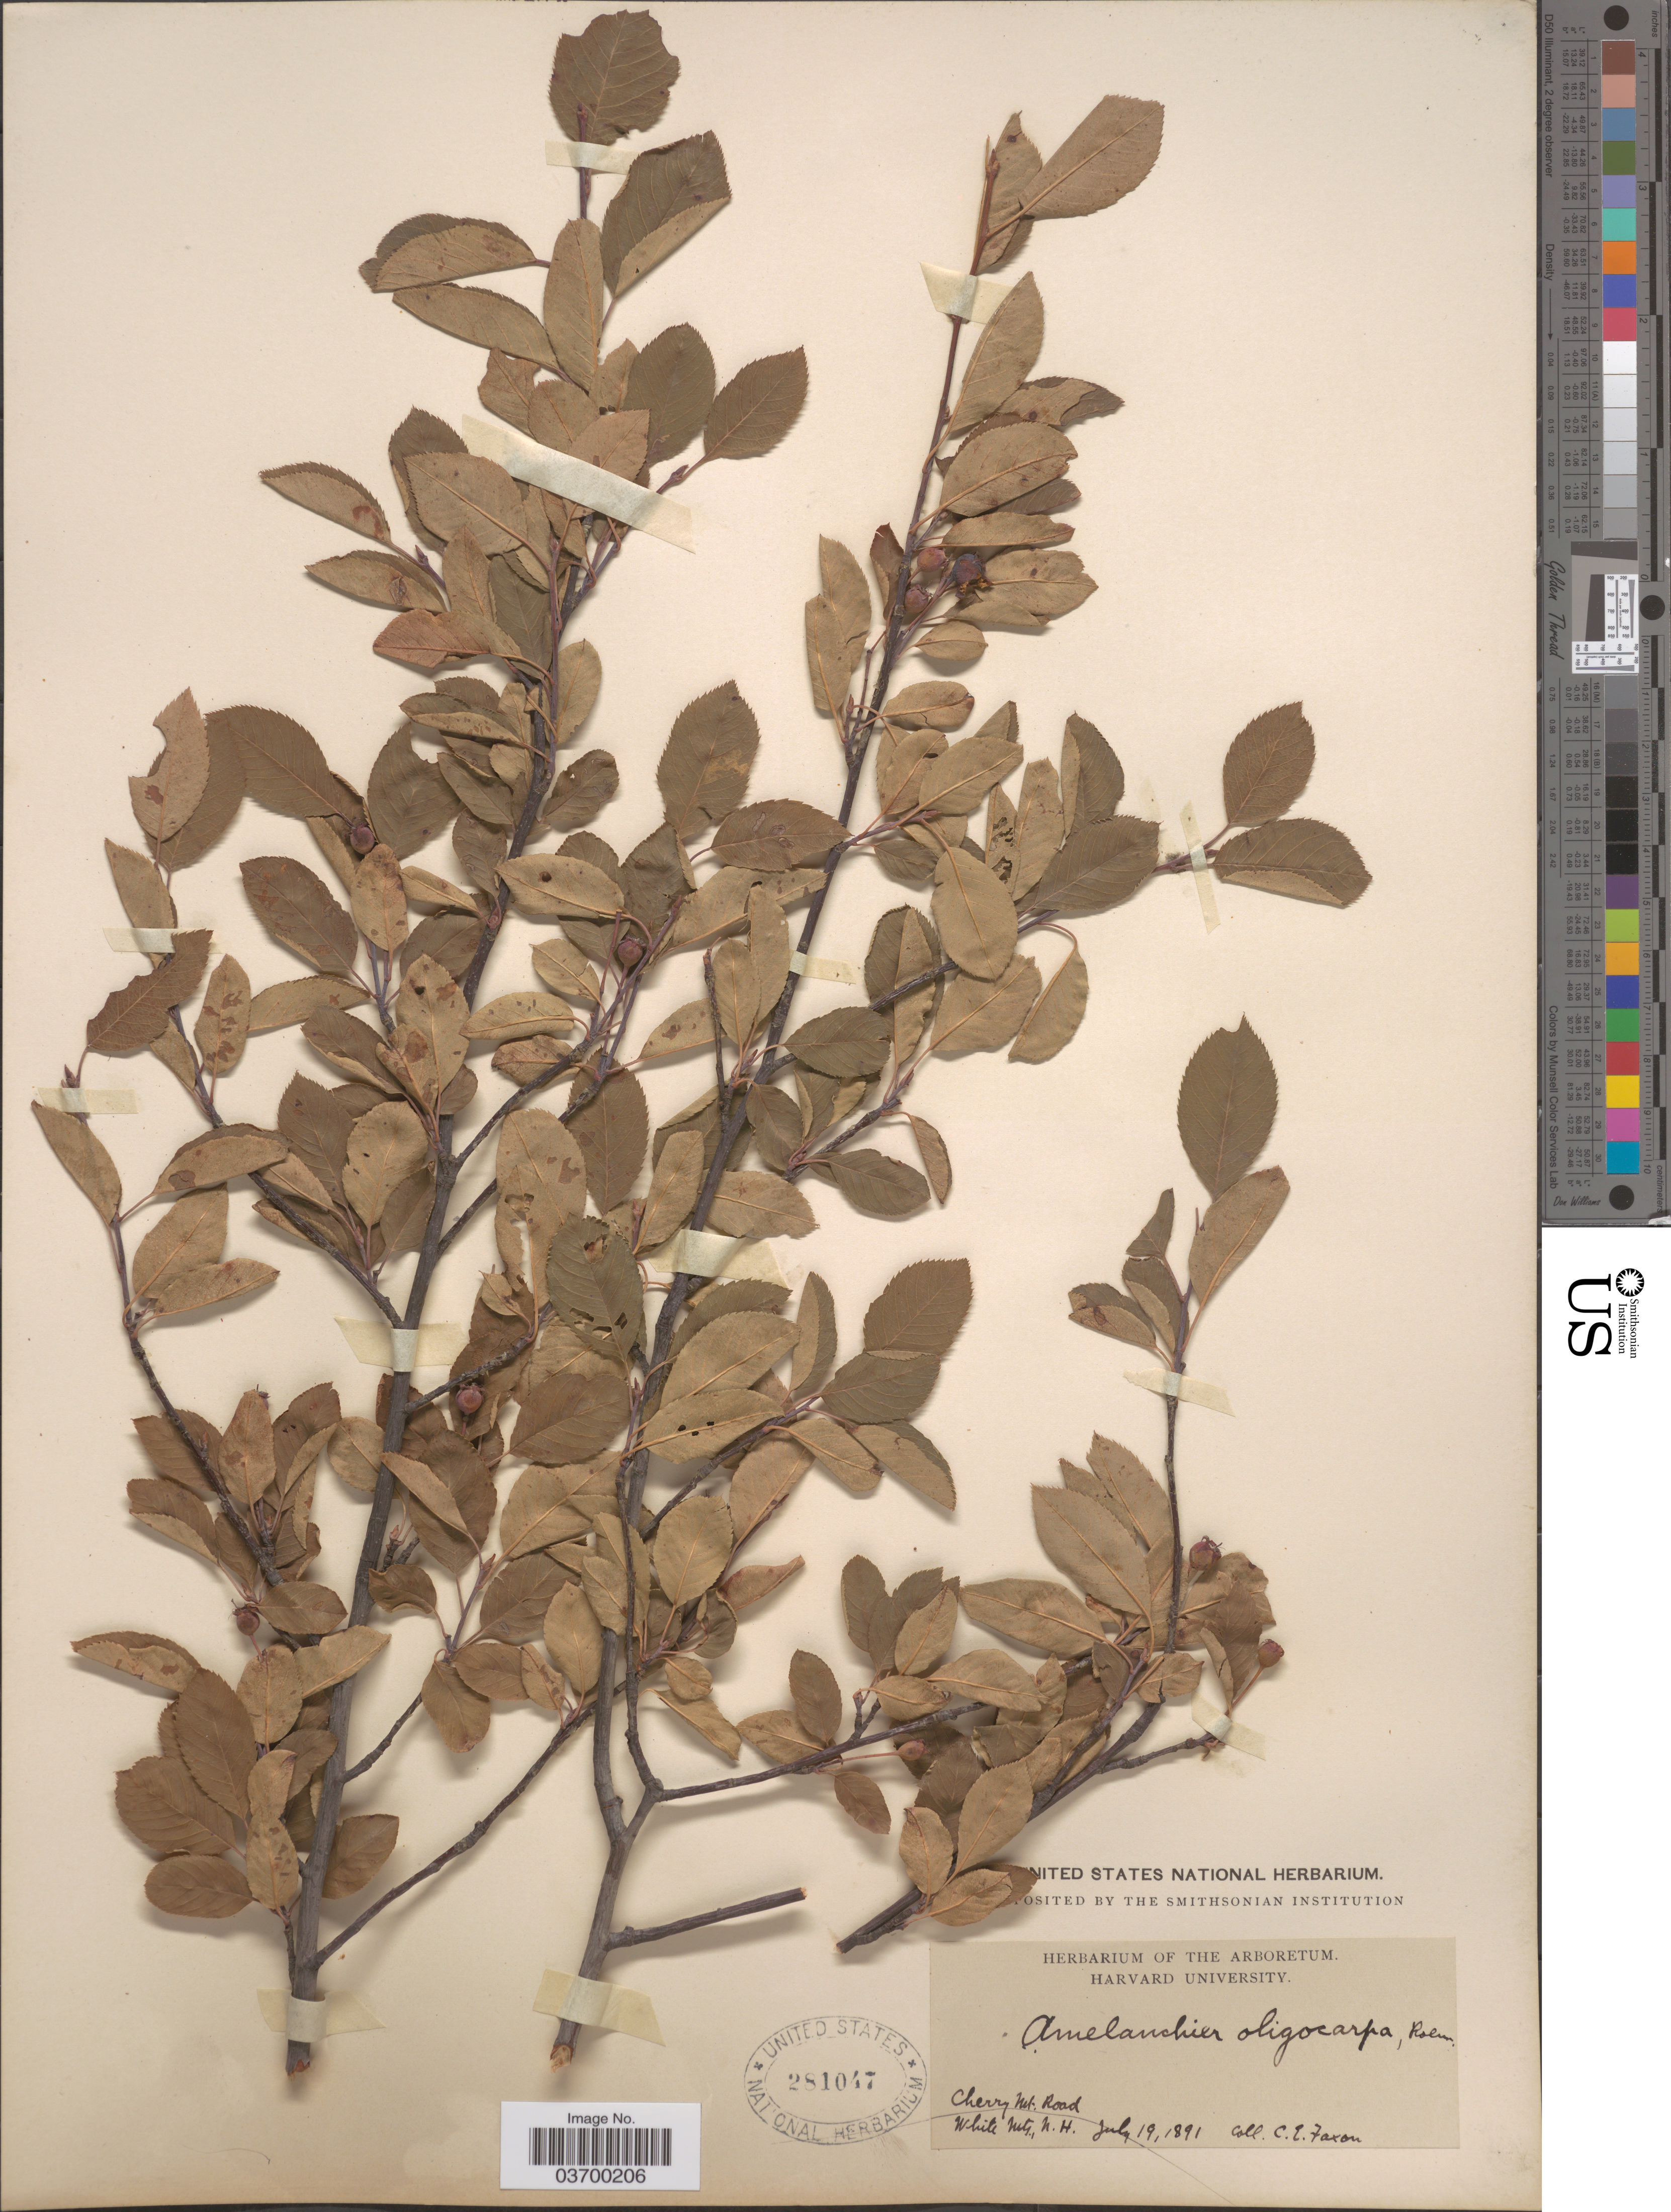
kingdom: Plantae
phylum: Tracheophyta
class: Magnoliopsida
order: Rosales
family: Rosaceae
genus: Amelanchier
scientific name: Amelanchier bartramiana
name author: (Tausch) M. Roem.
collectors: C. Faxon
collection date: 1891-07-19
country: United States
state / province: New Hampshire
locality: Cherry Mt. Road, White Mts.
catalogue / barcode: US 281047